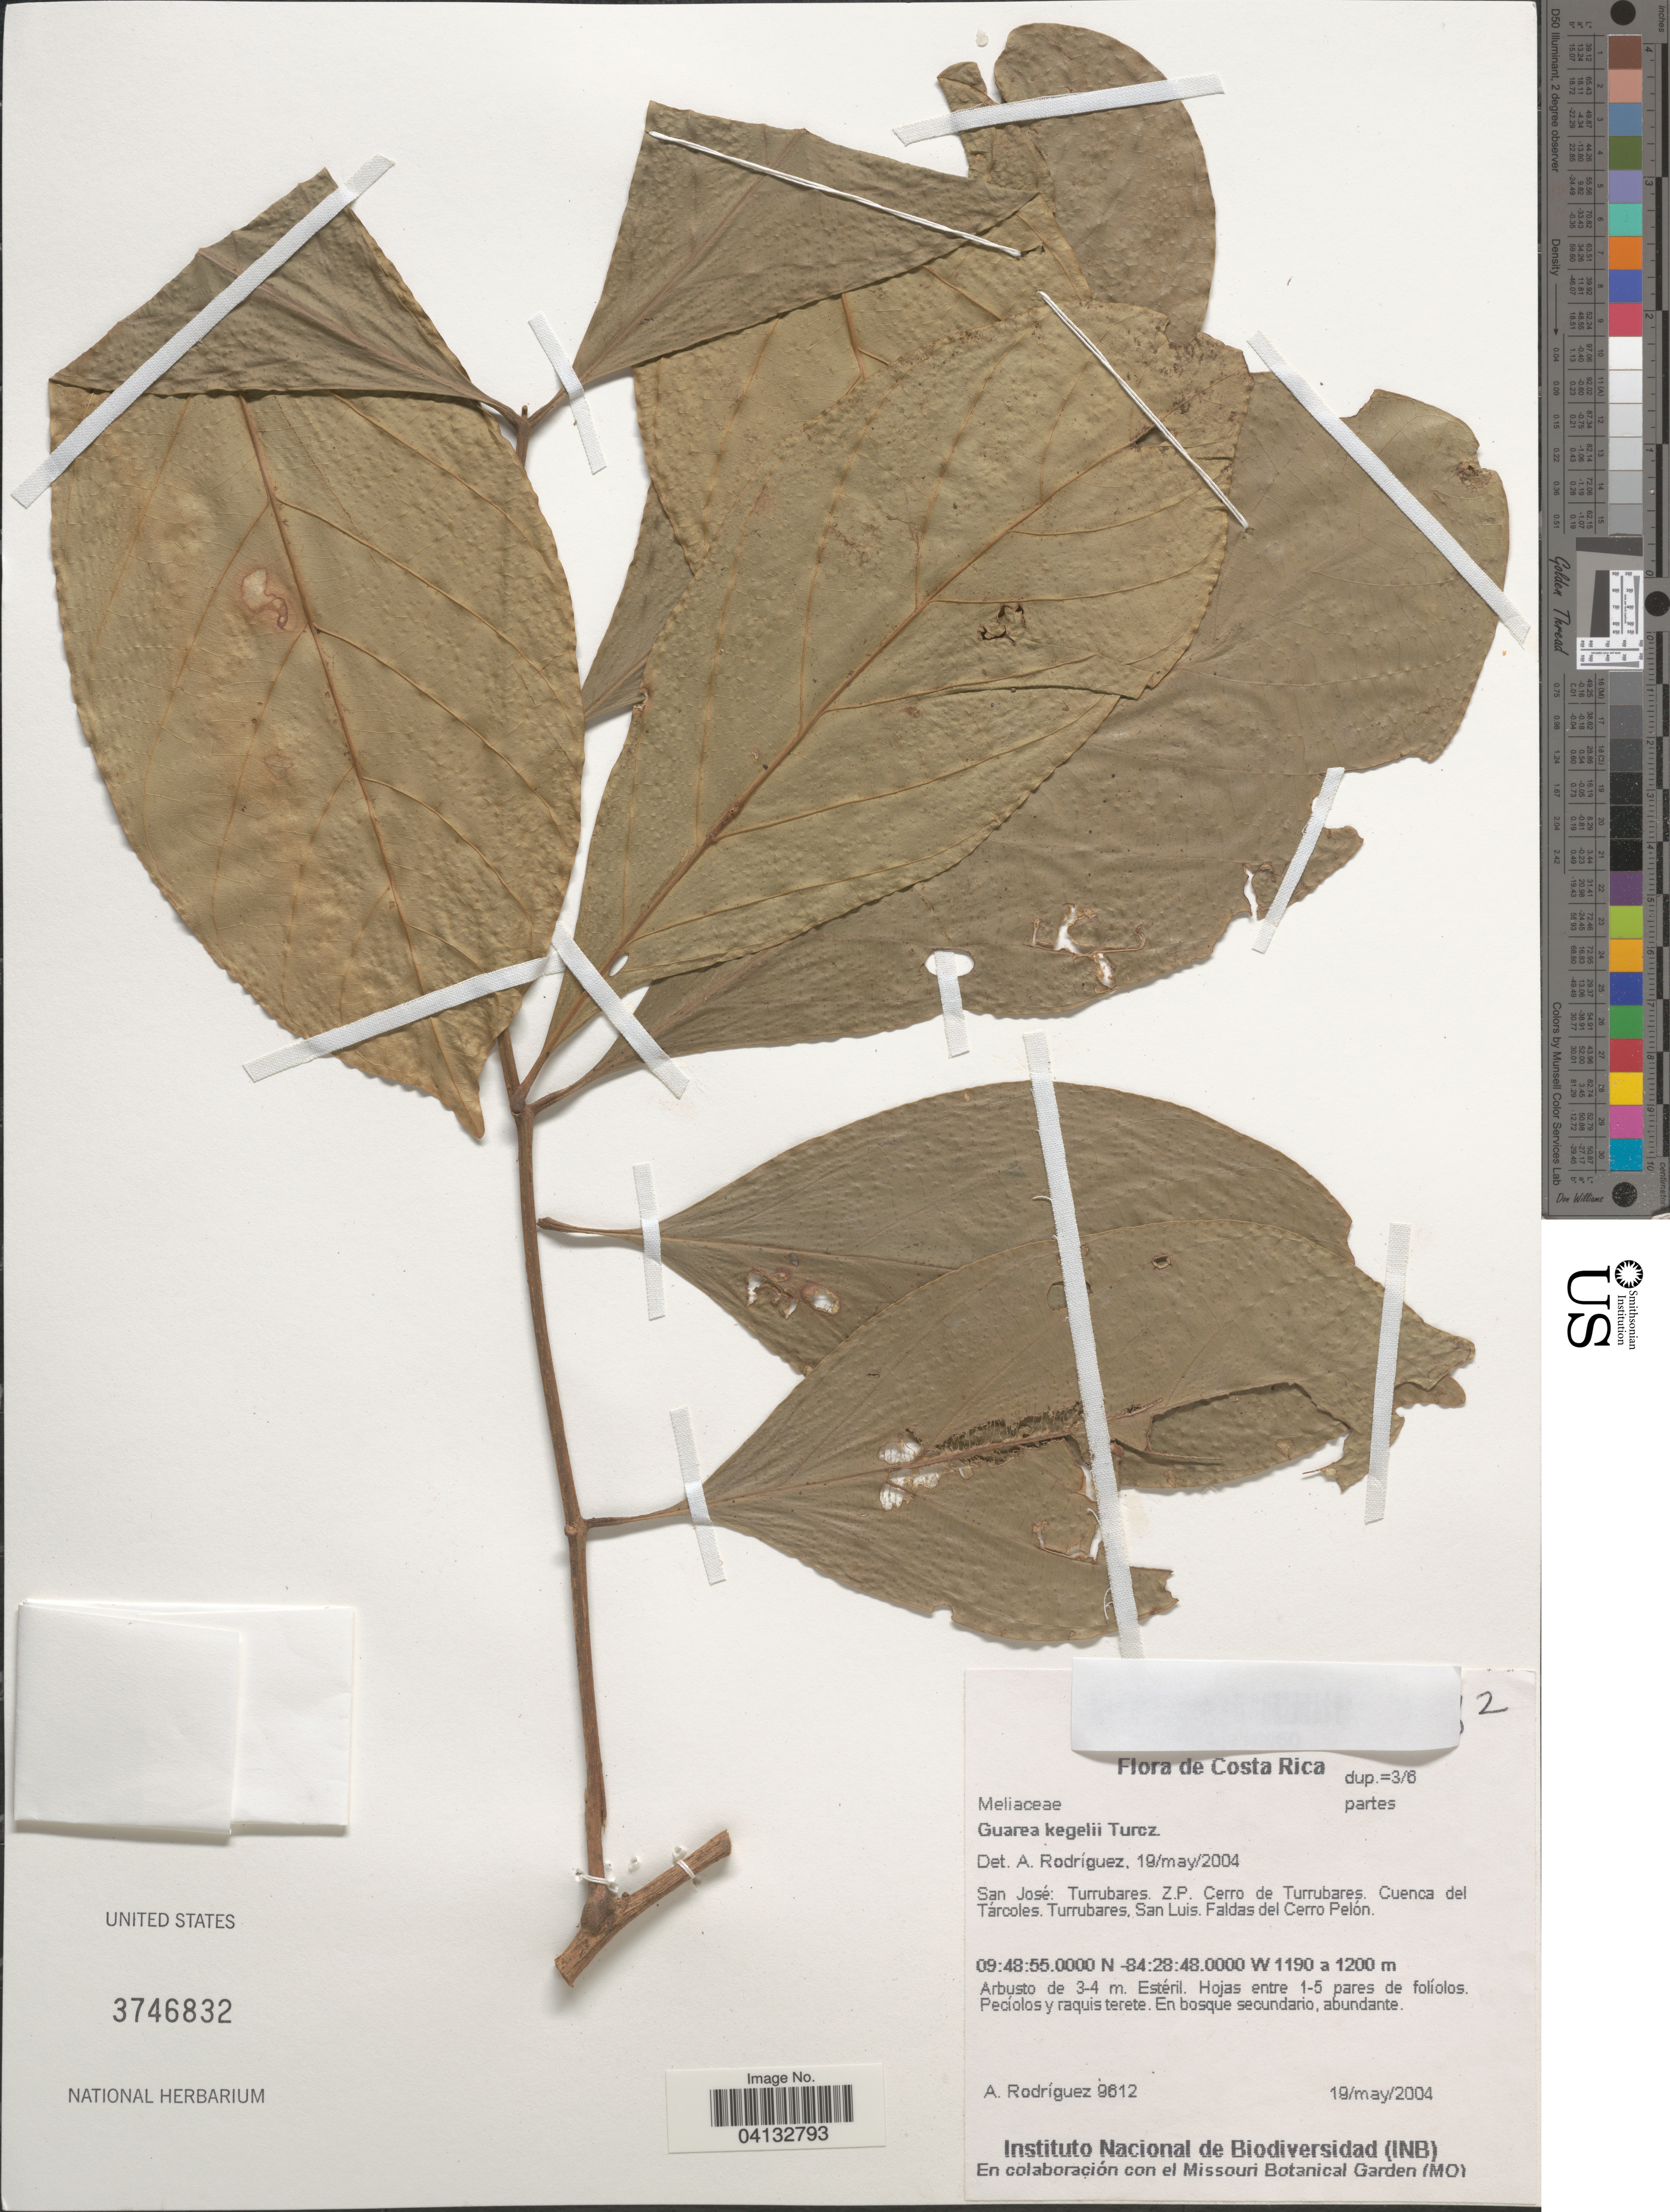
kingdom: Plantae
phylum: Tracheophyta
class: Magnoliopsida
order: Sapindales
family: Meliaceae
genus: Guarea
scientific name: Guarea kegelii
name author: Turcz.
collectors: A. Rodríguez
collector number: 9612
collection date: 2004-05-19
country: Costa Rica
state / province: San José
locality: Turrubares. Z.P. Cerro de Turrubares. Cuenca del Tárcoles. Turrubares, San Luis. Faldas del Cerro Pelón.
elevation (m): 1190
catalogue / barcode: US 3746832